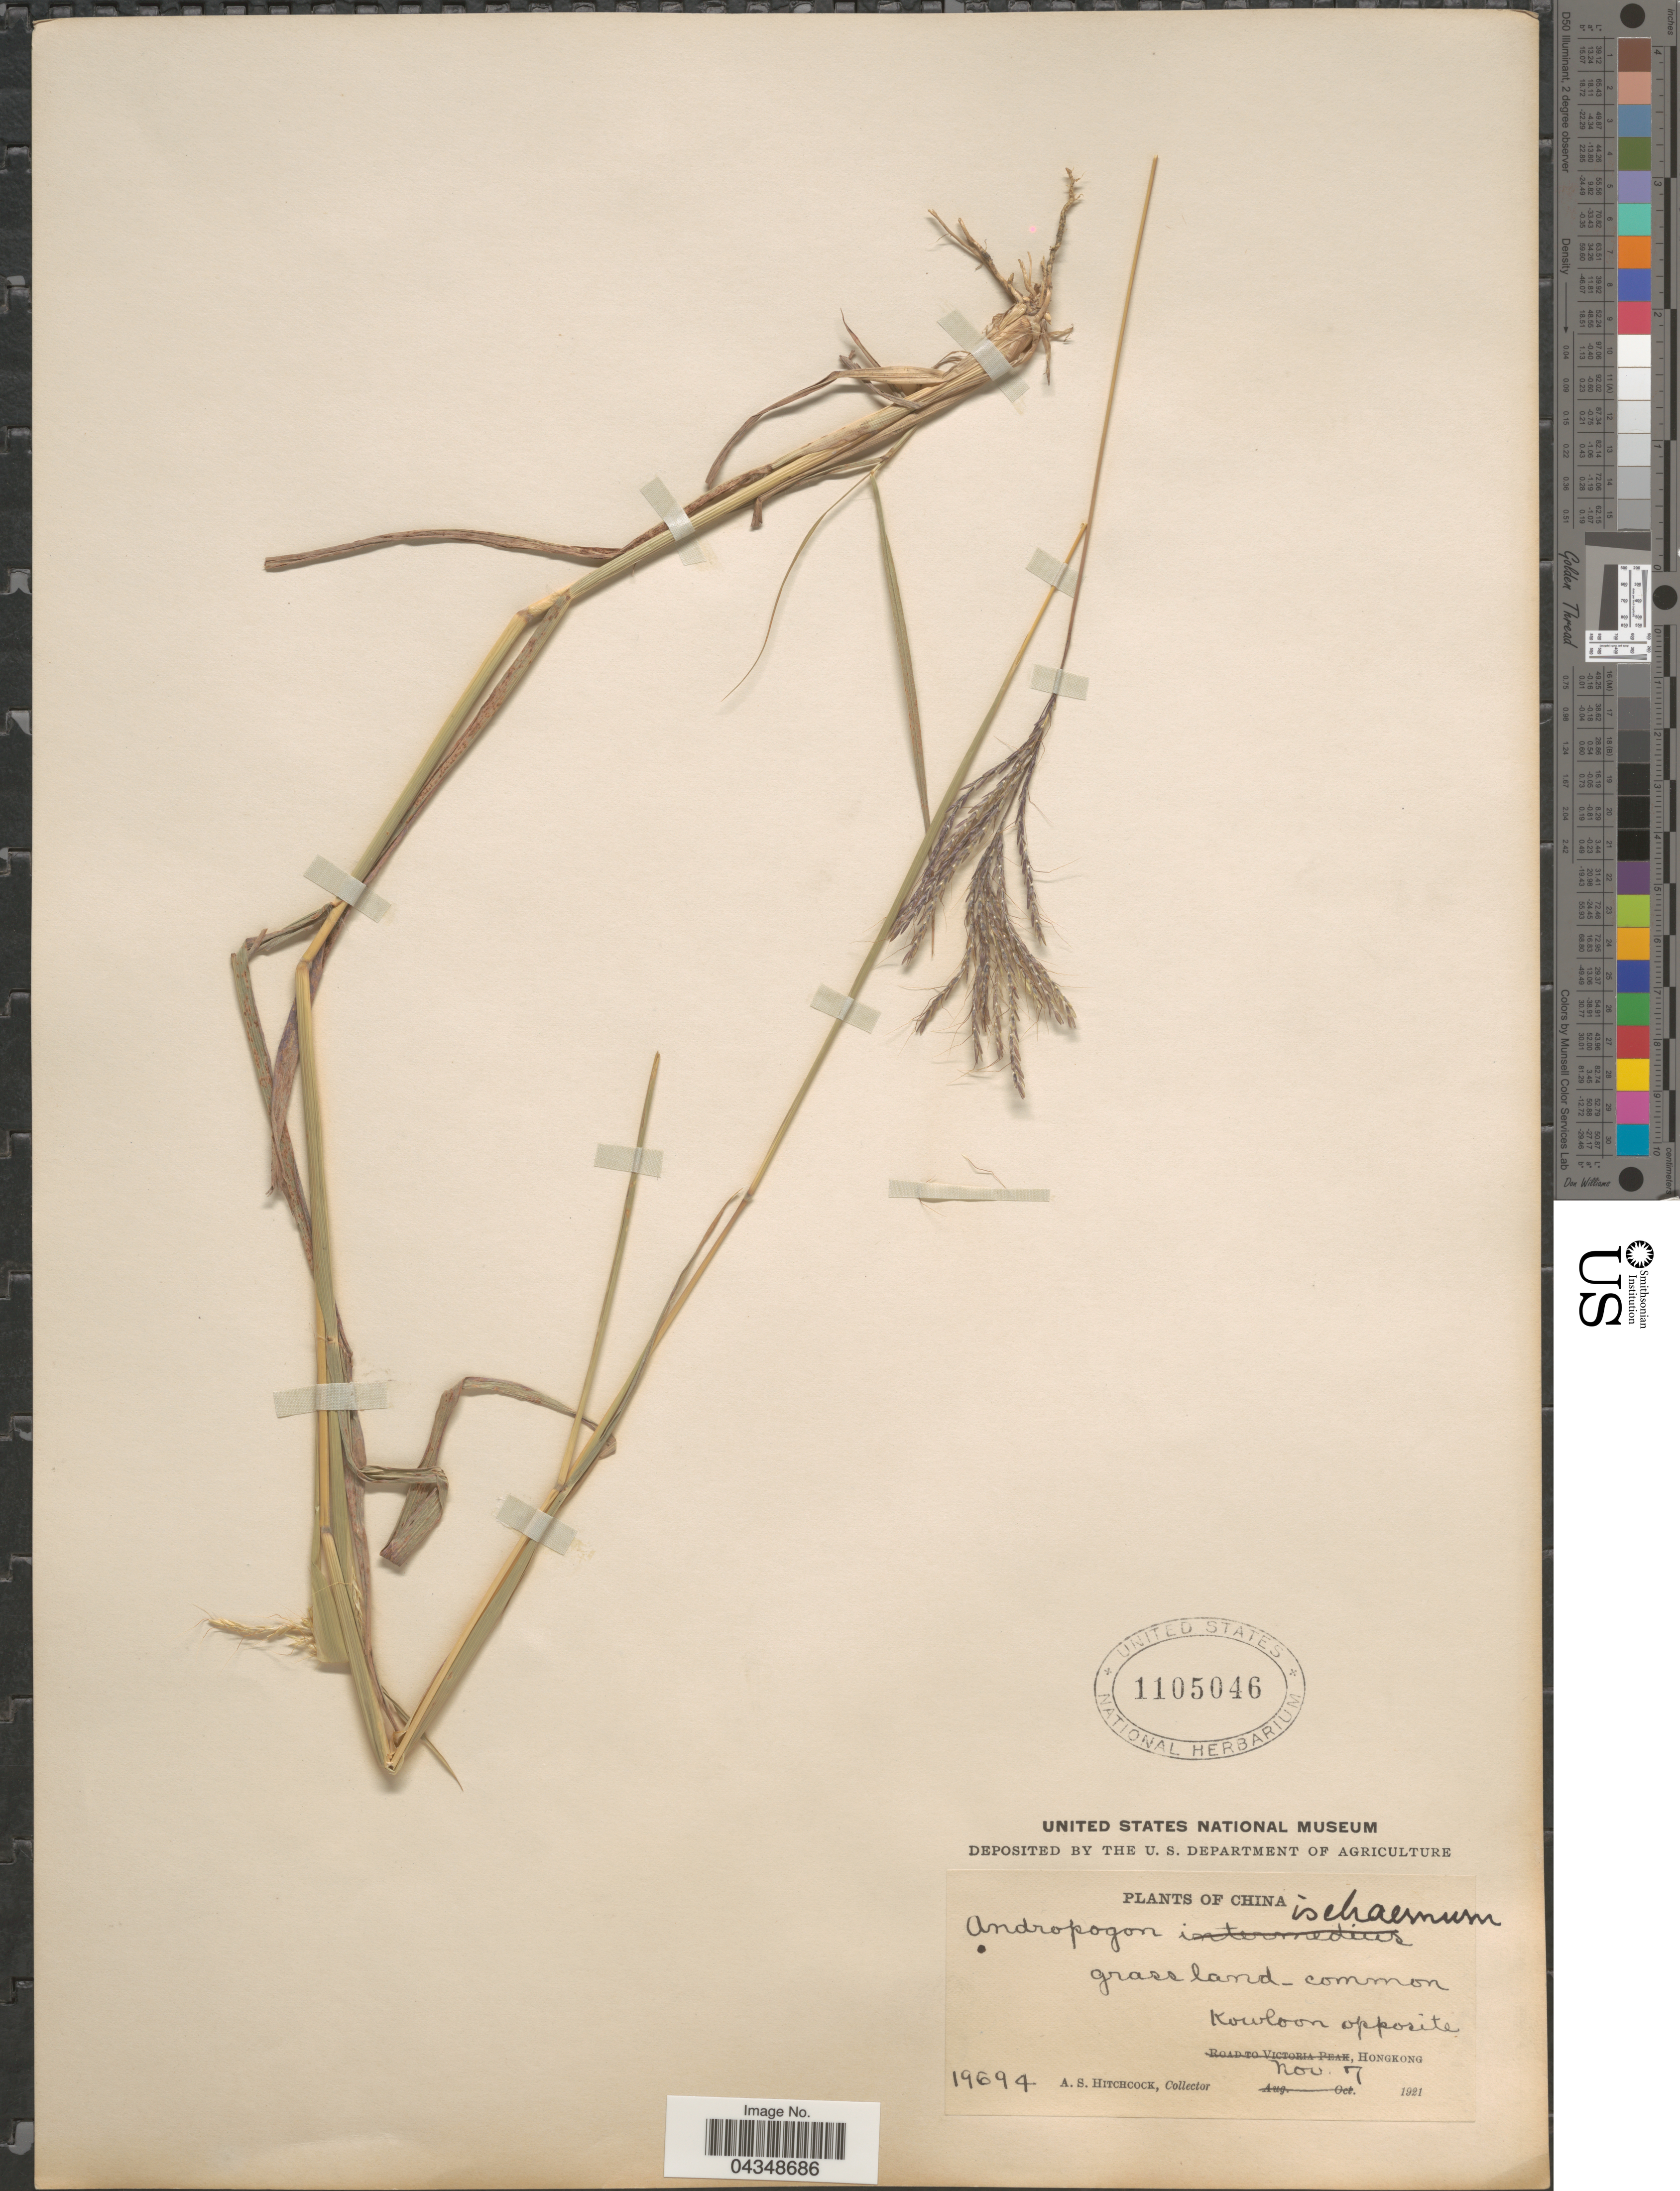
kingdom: Plantae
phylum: Tracheophyta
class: Liliopsida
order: Poales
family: Poaceae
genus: Bothriochloa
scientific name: Bothriochloa ischaemum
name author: (L.) Keng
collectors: A. S. Hitchcock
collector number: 19644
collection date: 1921-11-07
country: China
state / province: Hong Kong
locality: Grass land common. Kowloon opposite, HongKong.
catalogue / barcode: US 1105046